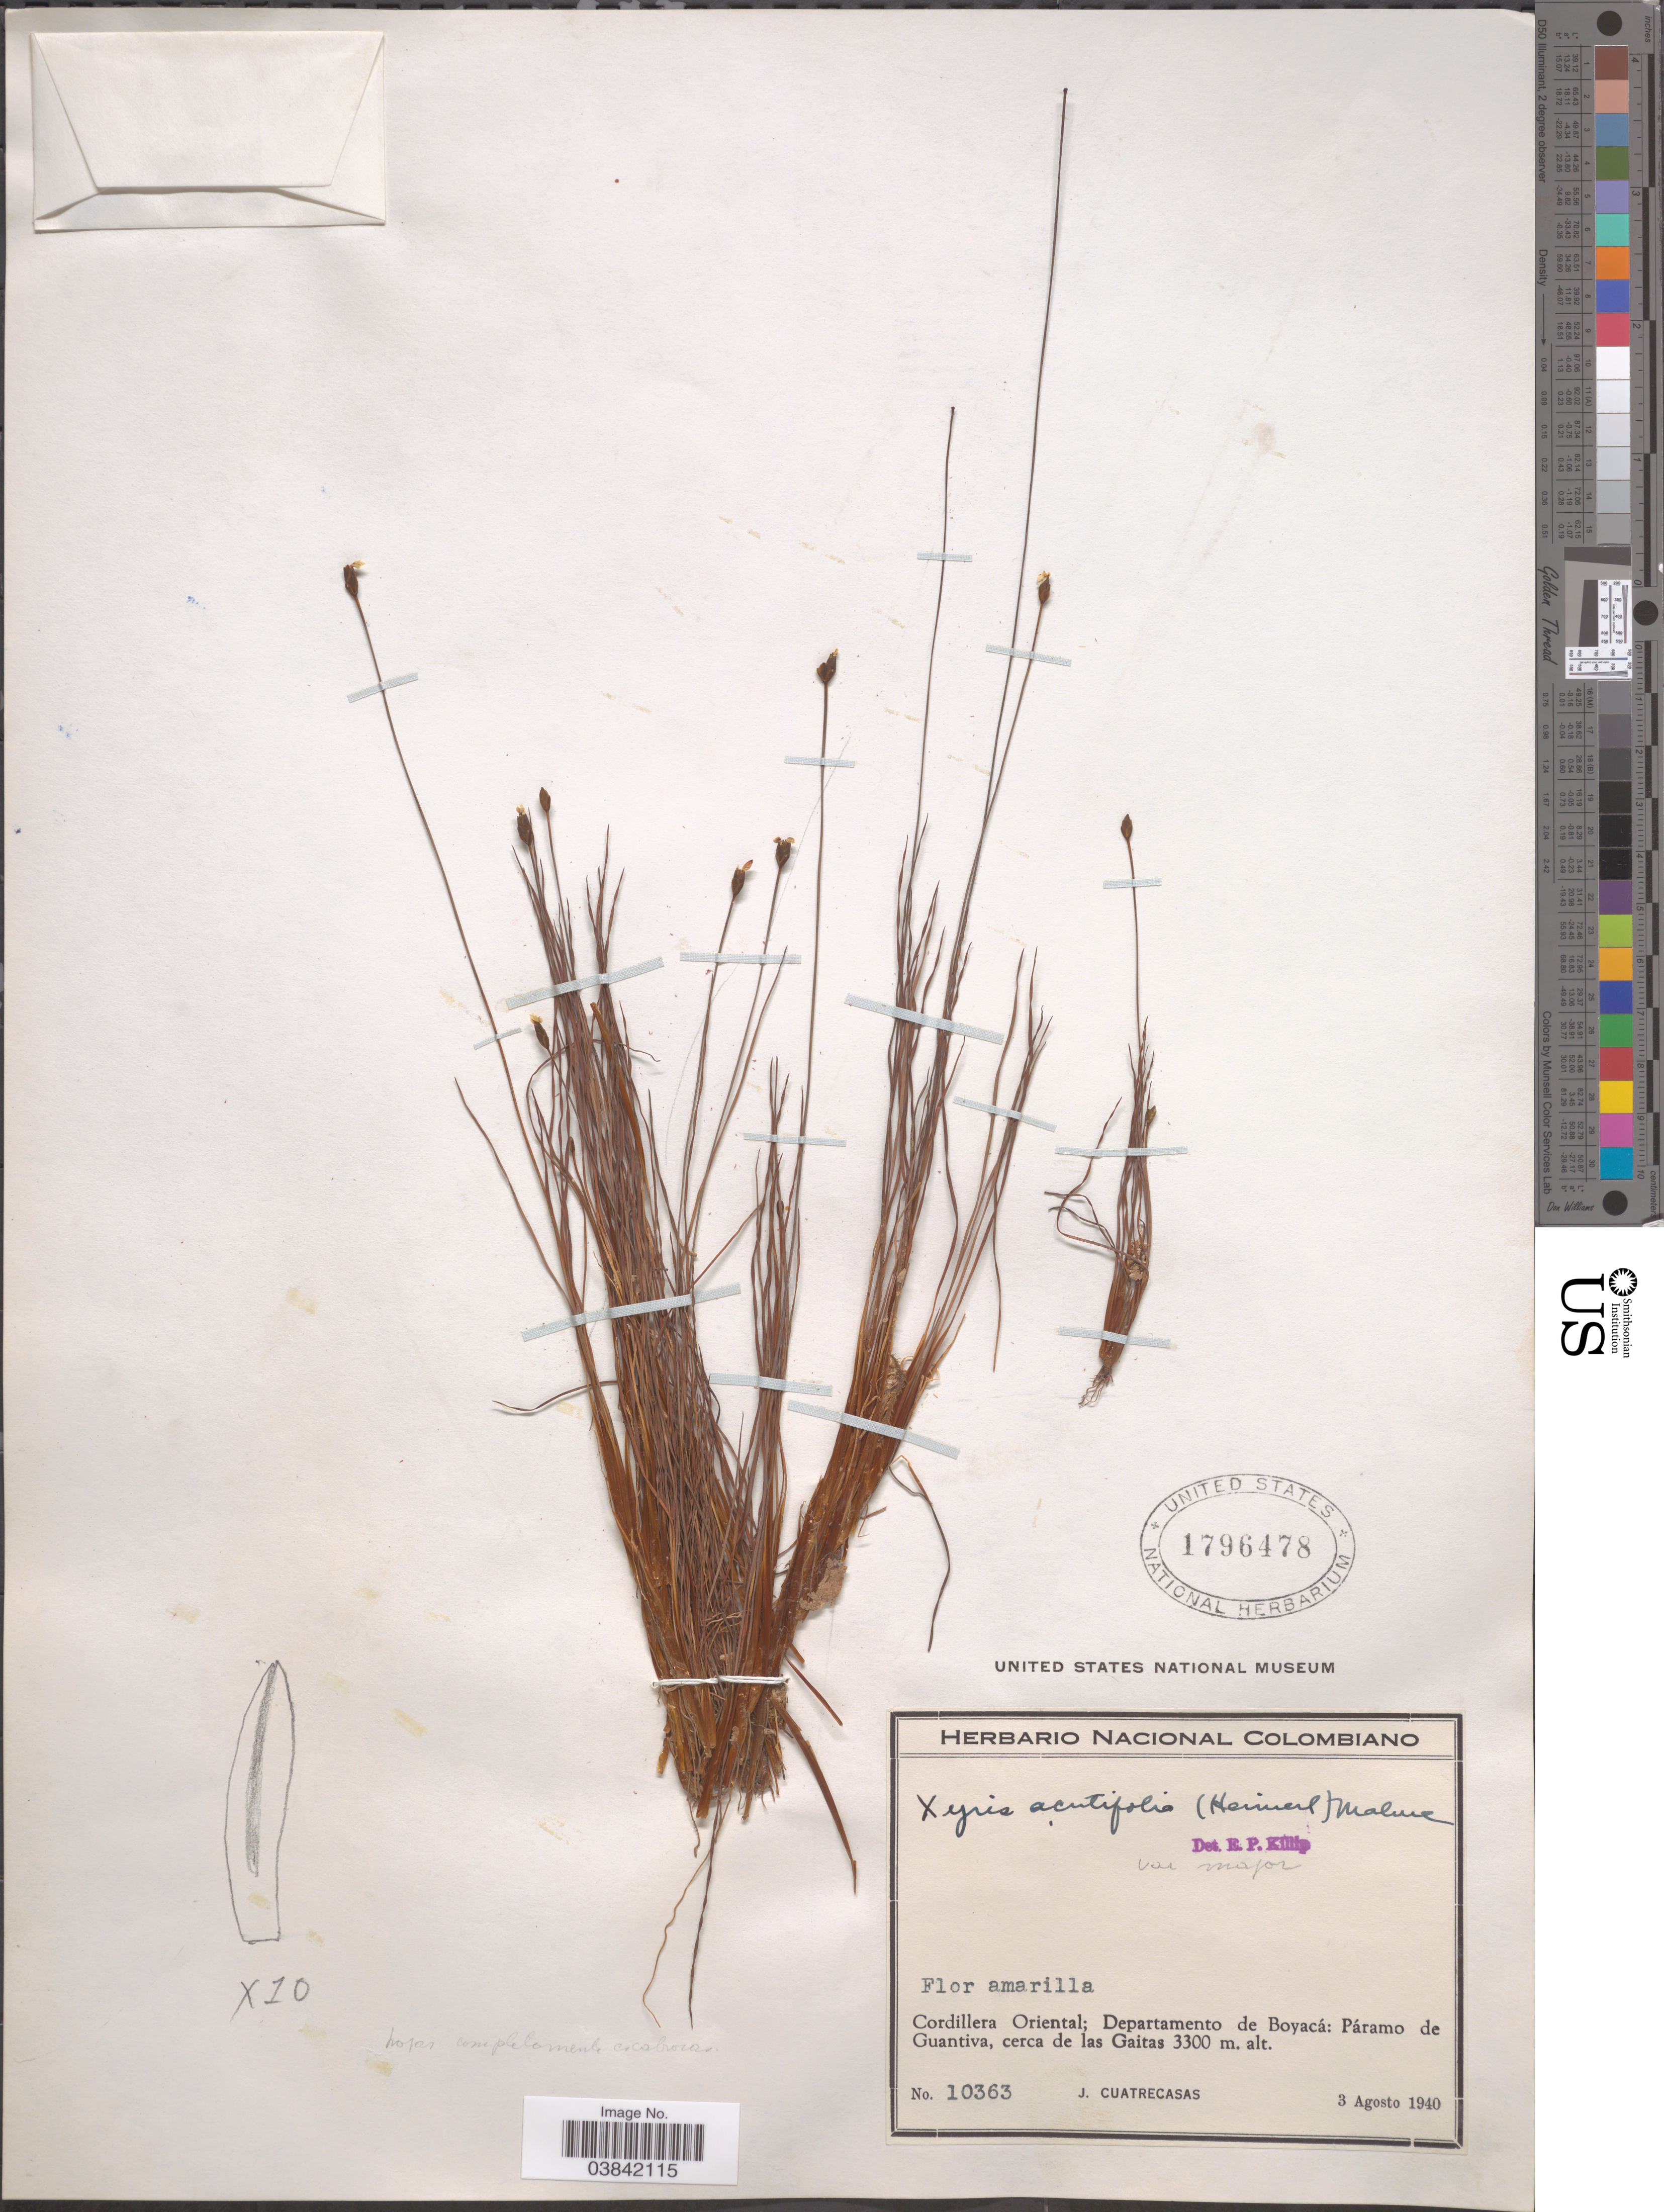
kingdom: Plantae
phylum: Tracheophyta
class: Liliopsida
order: Poales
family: Xyridaceae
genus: Xyris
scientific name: Xyris acutifolia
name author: (Heimerl) Malme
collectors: J. Cuatrecasas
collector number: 10363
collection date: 1940-08-03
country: Colombia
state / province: Boyacá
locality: Cordillera Oriental; Departamento de Boyacá: Páramo de Guantiva, cerca de las Gaitas.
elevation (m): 3300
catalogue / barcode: US 1796478